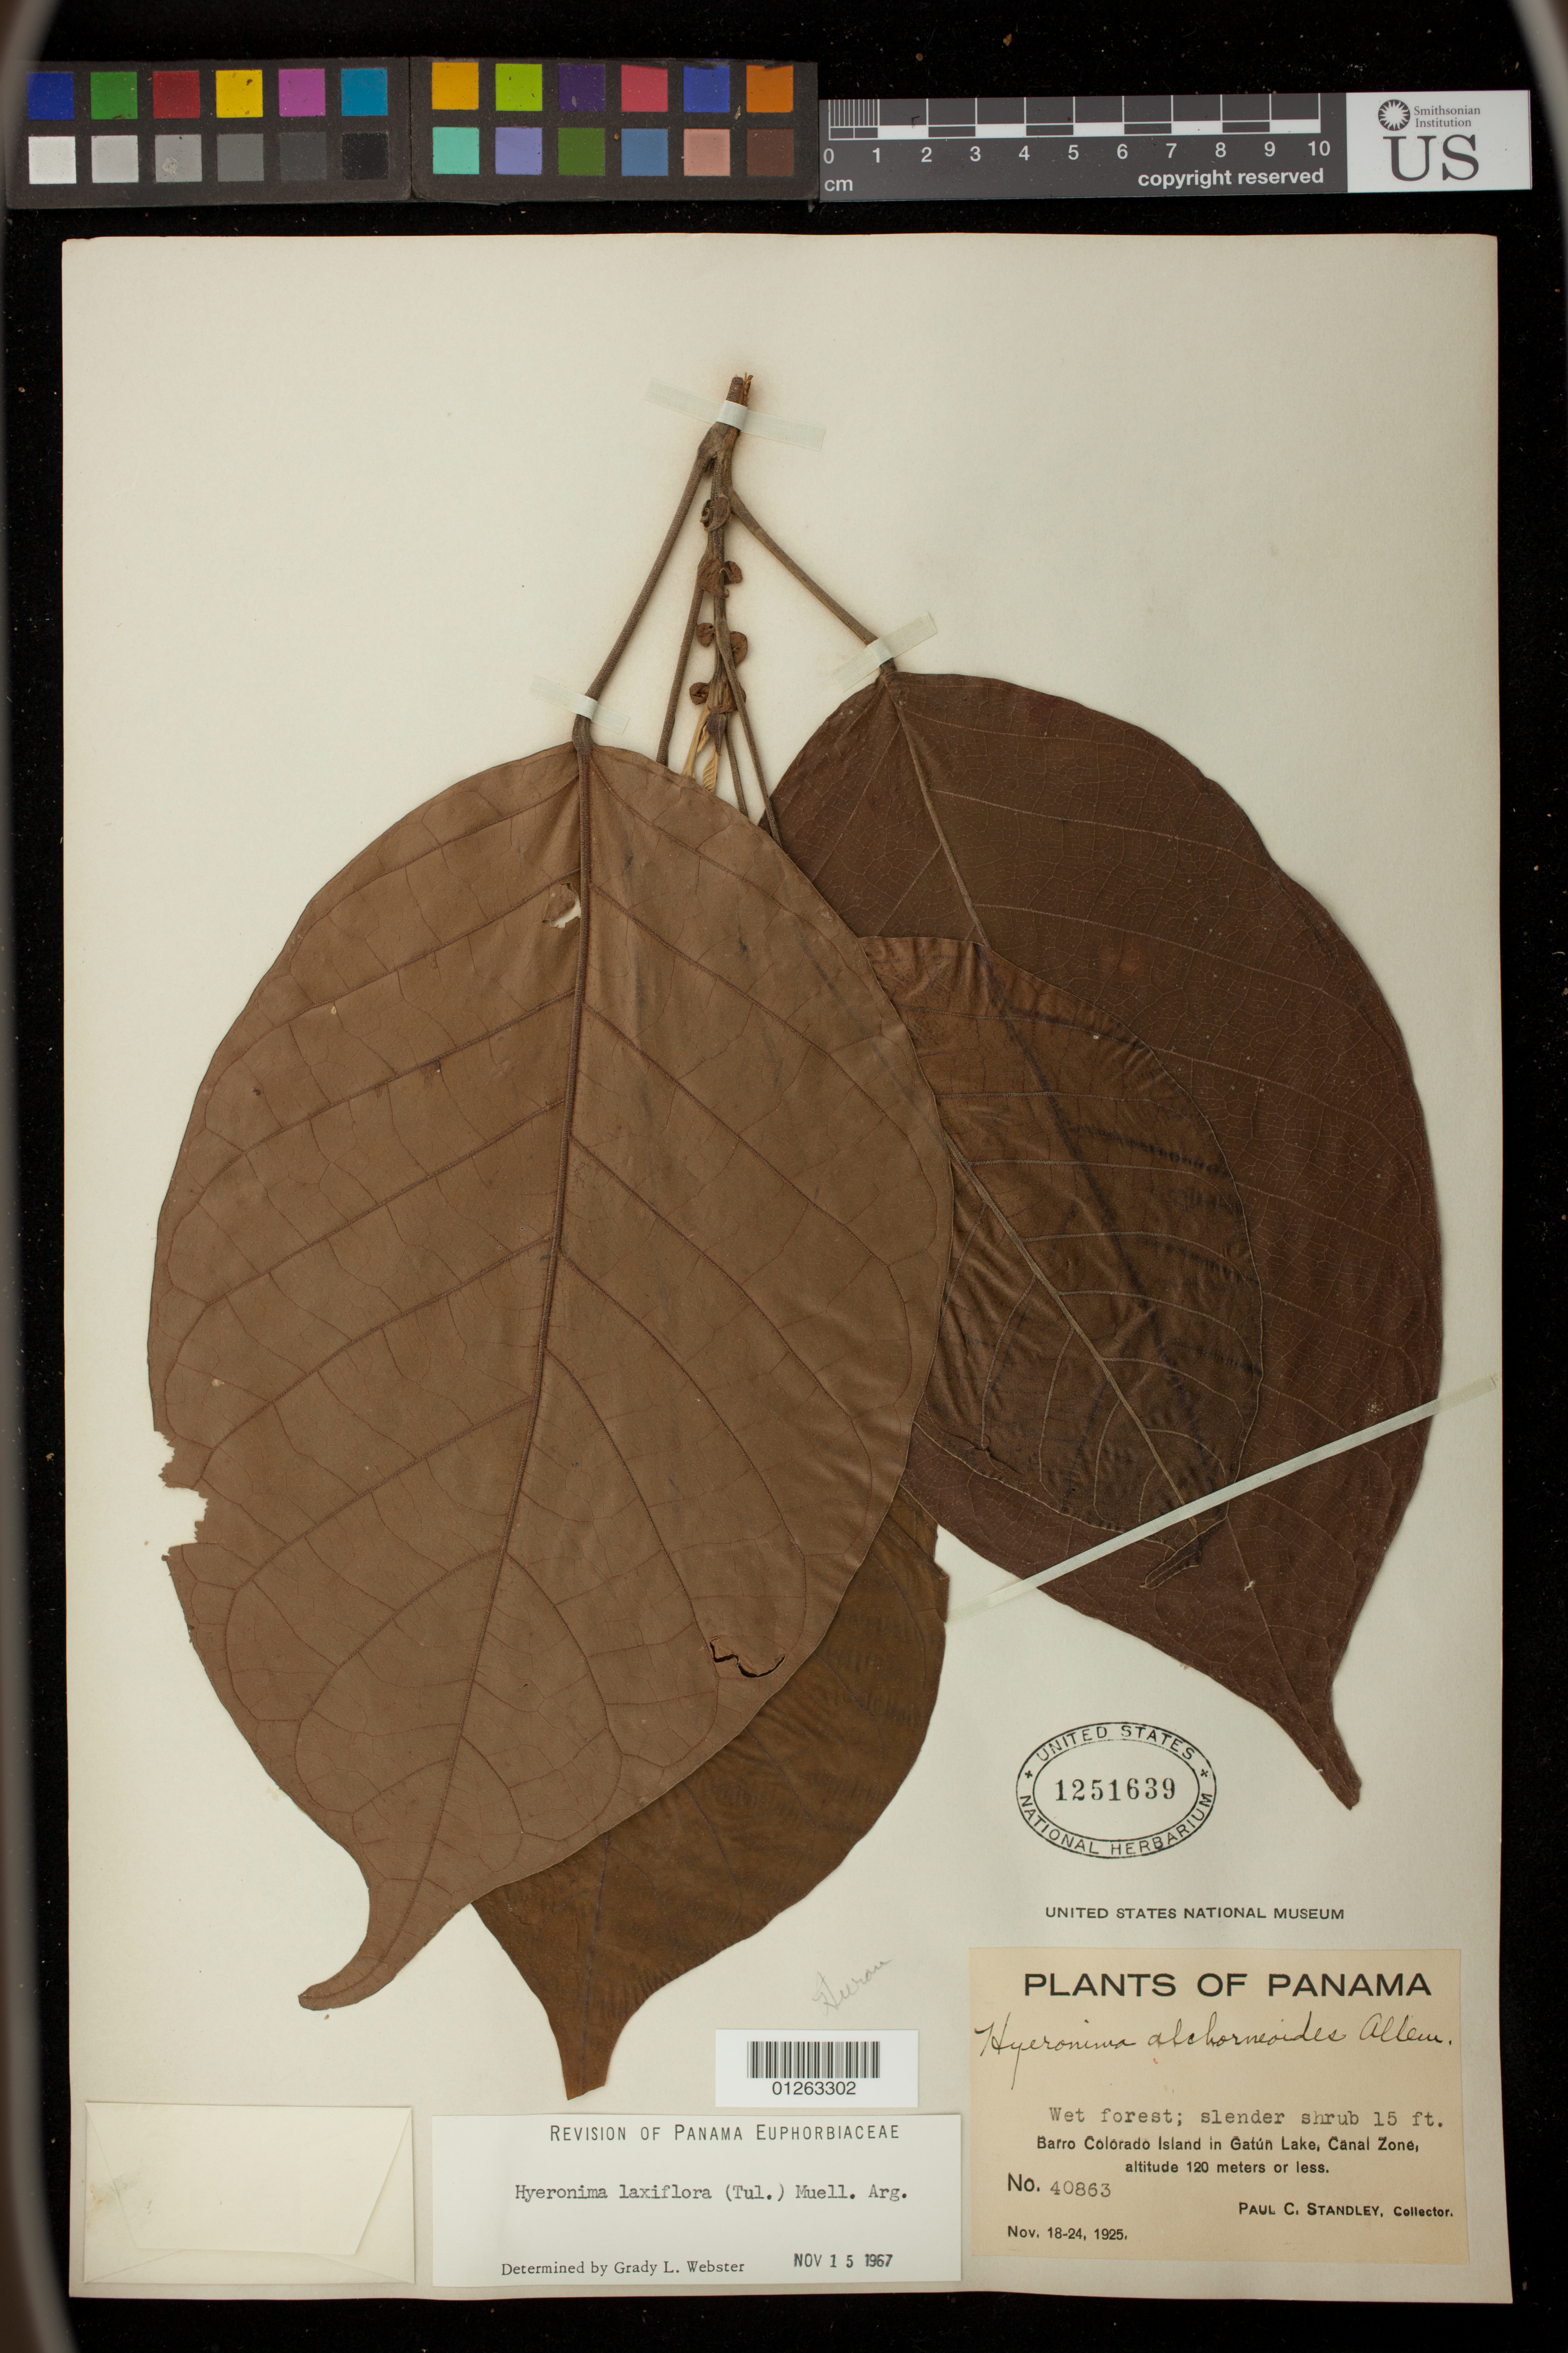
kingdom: Plantae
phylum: Tracheophyta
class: Magnoliopsida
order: Malpighiales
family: Phyllanthaceae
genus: Hieronyma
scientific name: Hieronyma laxiflora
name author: (Tul.) Müll. Arg.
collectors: P. C. Standley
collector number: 40863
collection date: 1925-11-18/1925-11-24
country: Panama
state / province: Panamá Oeste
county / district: Canal Zone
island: Barro Colorado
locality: Barro Colorado Island in Gatun Lake, Canal Zone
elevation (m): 121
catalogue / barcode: US 1251639